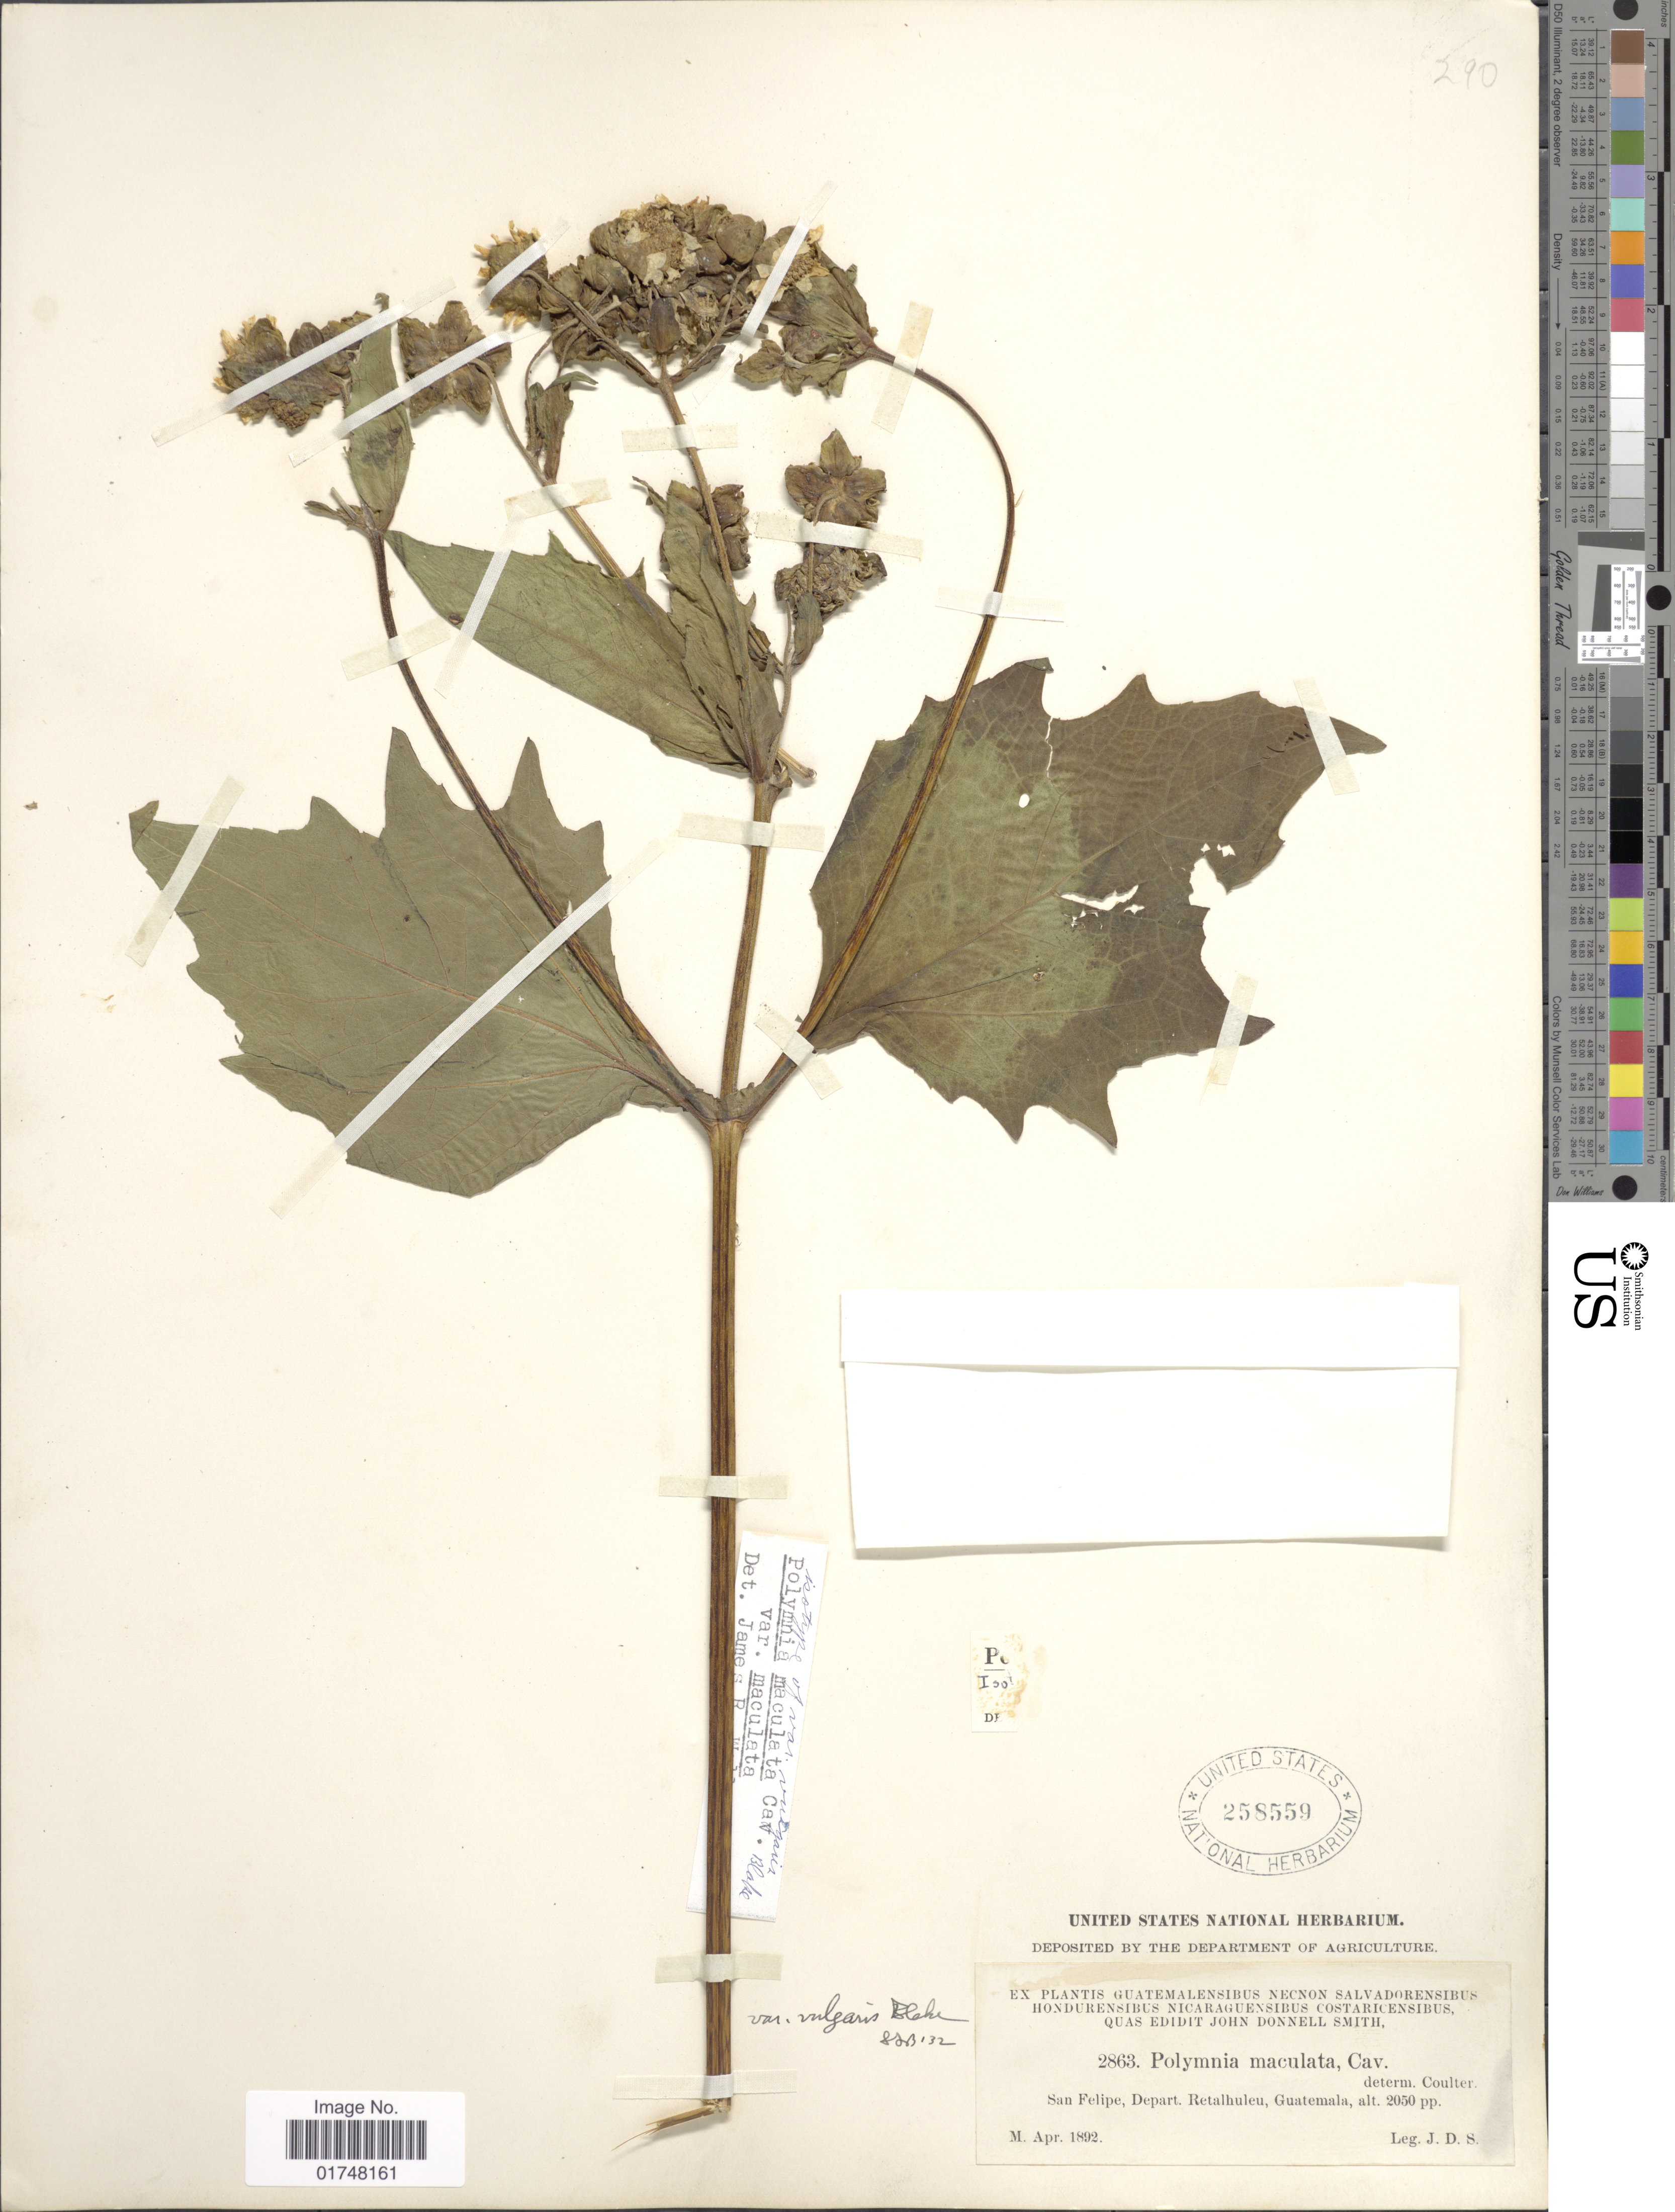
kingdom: Plantae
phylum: Tracheophyta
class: Magnoliopsida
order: Asterales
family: Asteraceae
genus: Smallanthus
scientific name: Smallanthus maculatus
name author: (Cav.) H. Rob.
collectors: J. Donnell Smith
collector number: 2863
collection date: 1892-04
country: Guatemala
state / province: Retalhuleu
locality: San Felipe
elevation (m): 625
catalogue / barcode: US 258559